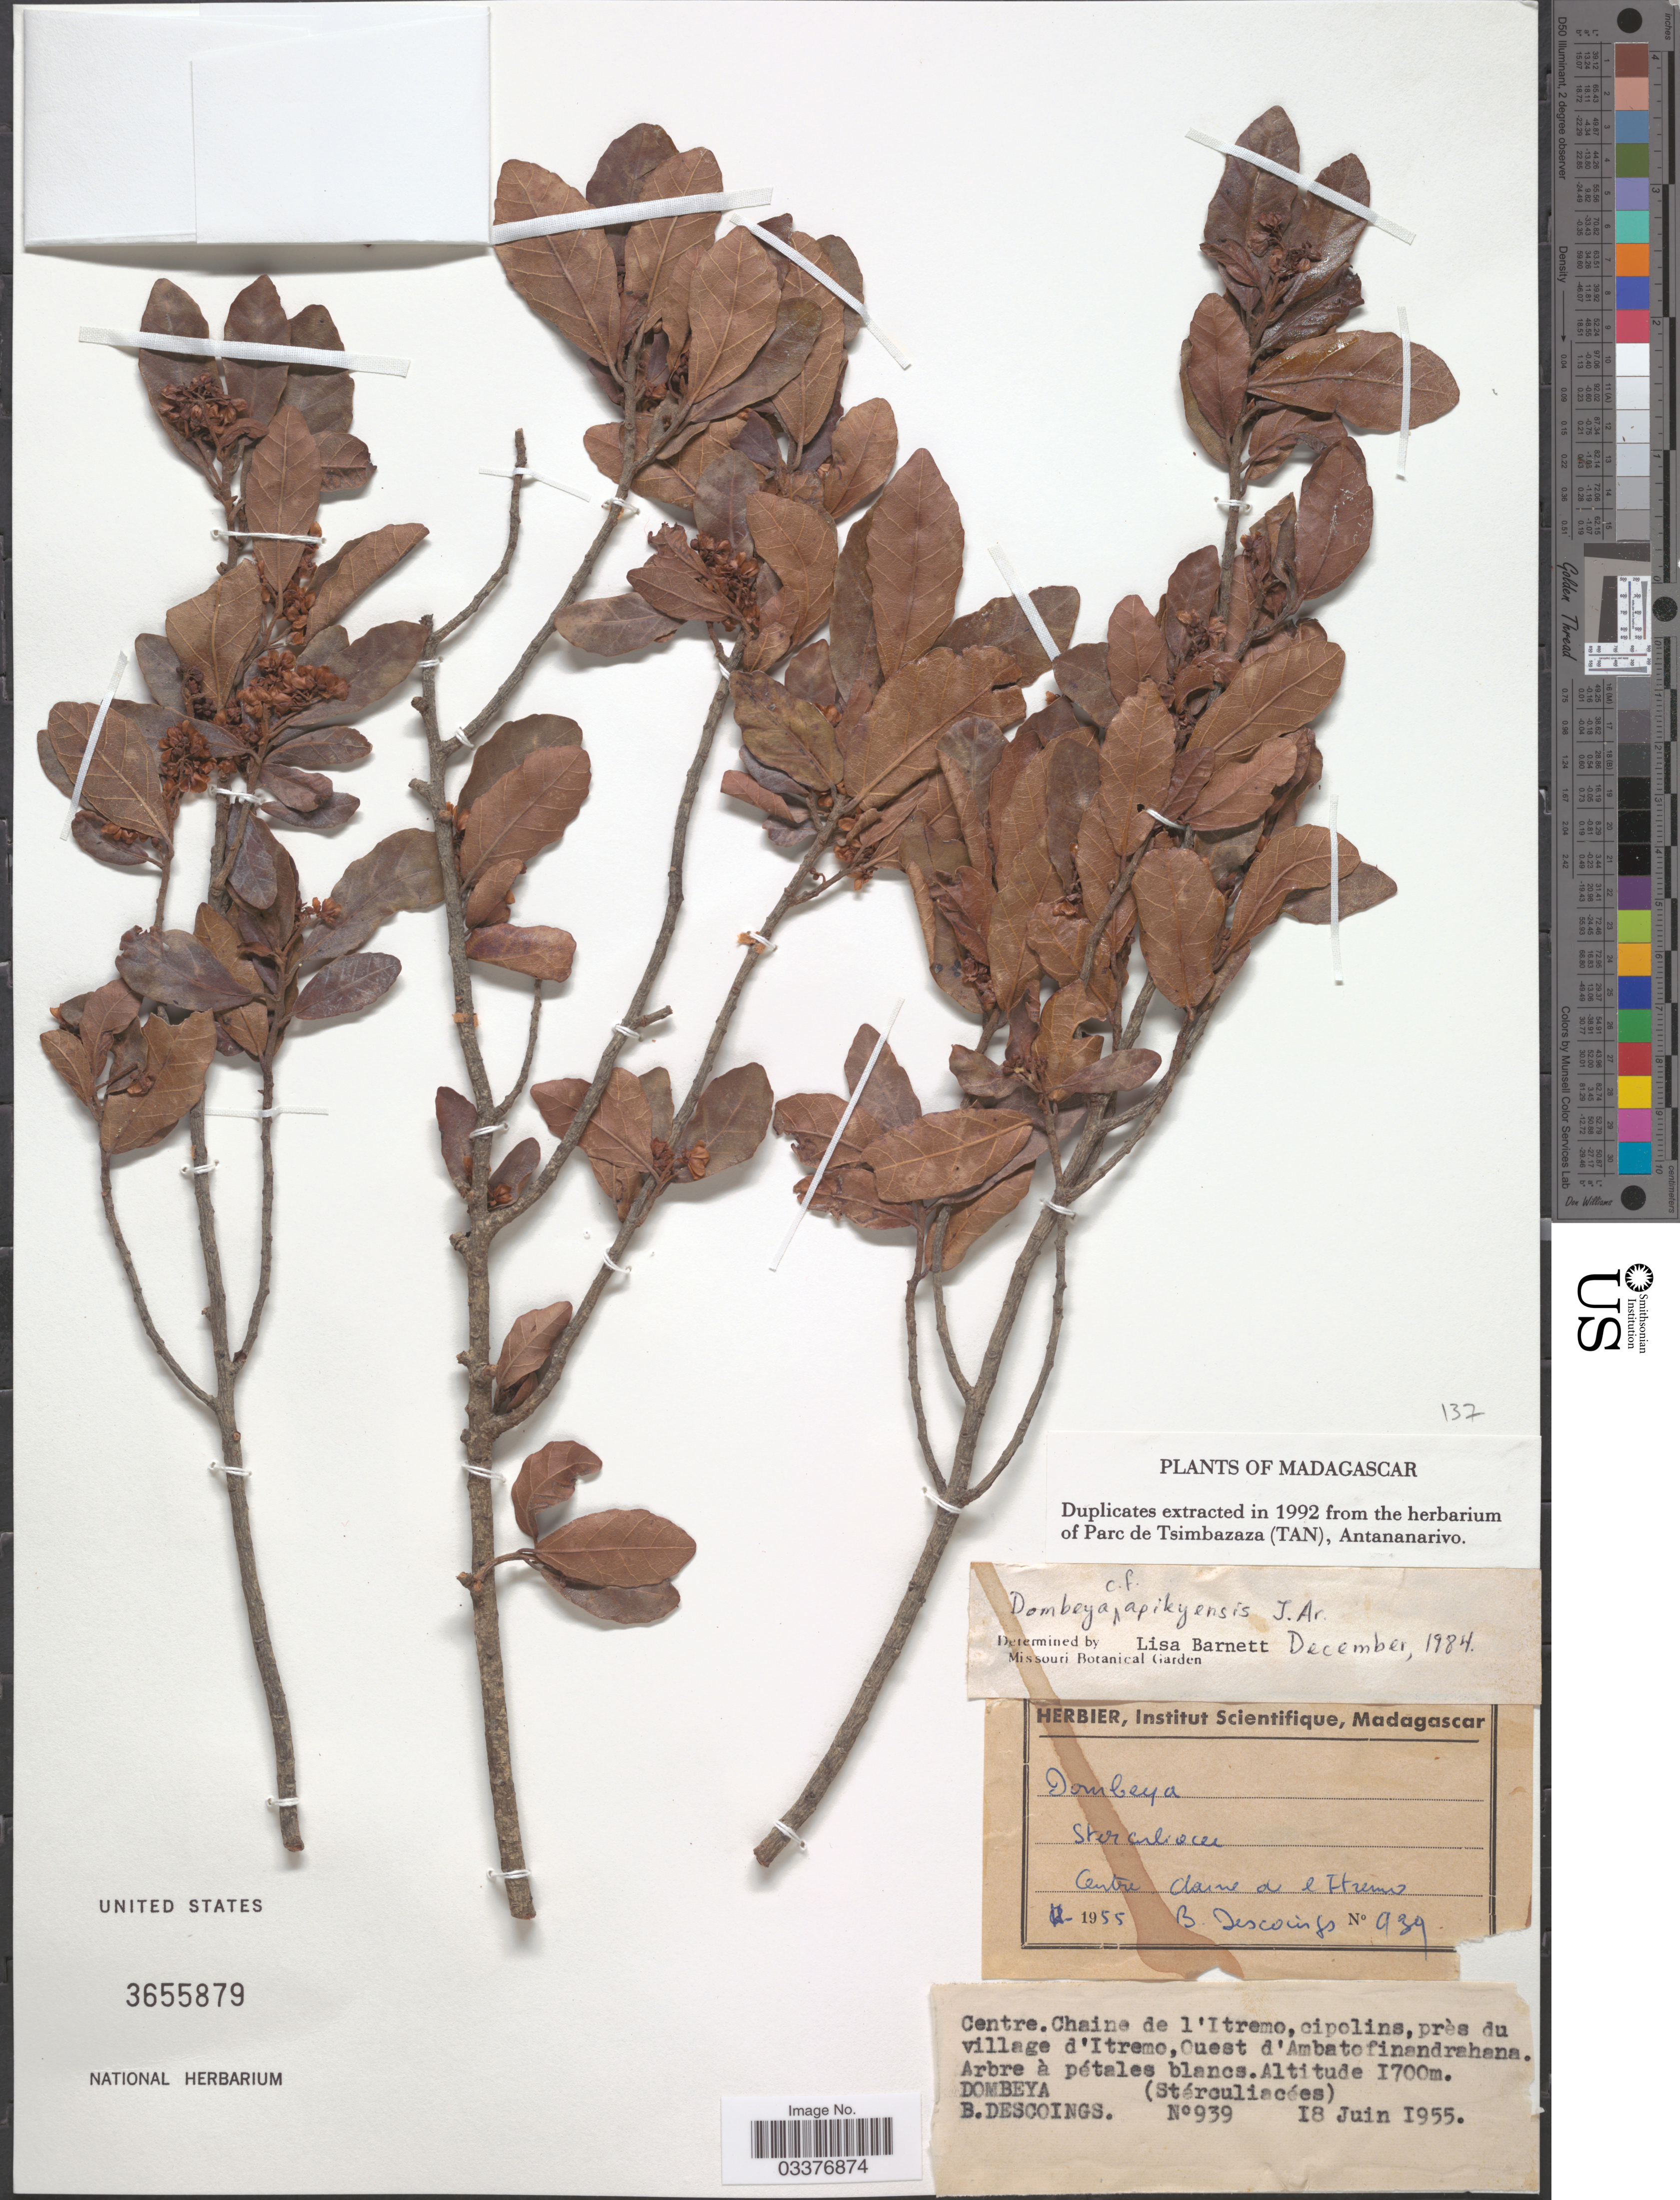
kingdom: Plantae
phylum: Tracheophyta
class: Magnoliopsida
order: Malvales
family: Malvaceae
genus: Dombeya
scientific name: Dombeya apikyensis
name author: Arènes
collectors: B. M. Descoings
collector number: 939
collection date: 1955-06-18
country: Madagascar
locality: Centre. Chaine de l'Itremo, cipolins, près du village d'Itremo, Ouest d'Ambatofinandrahana.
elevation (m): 1700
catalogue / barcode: US 3655879